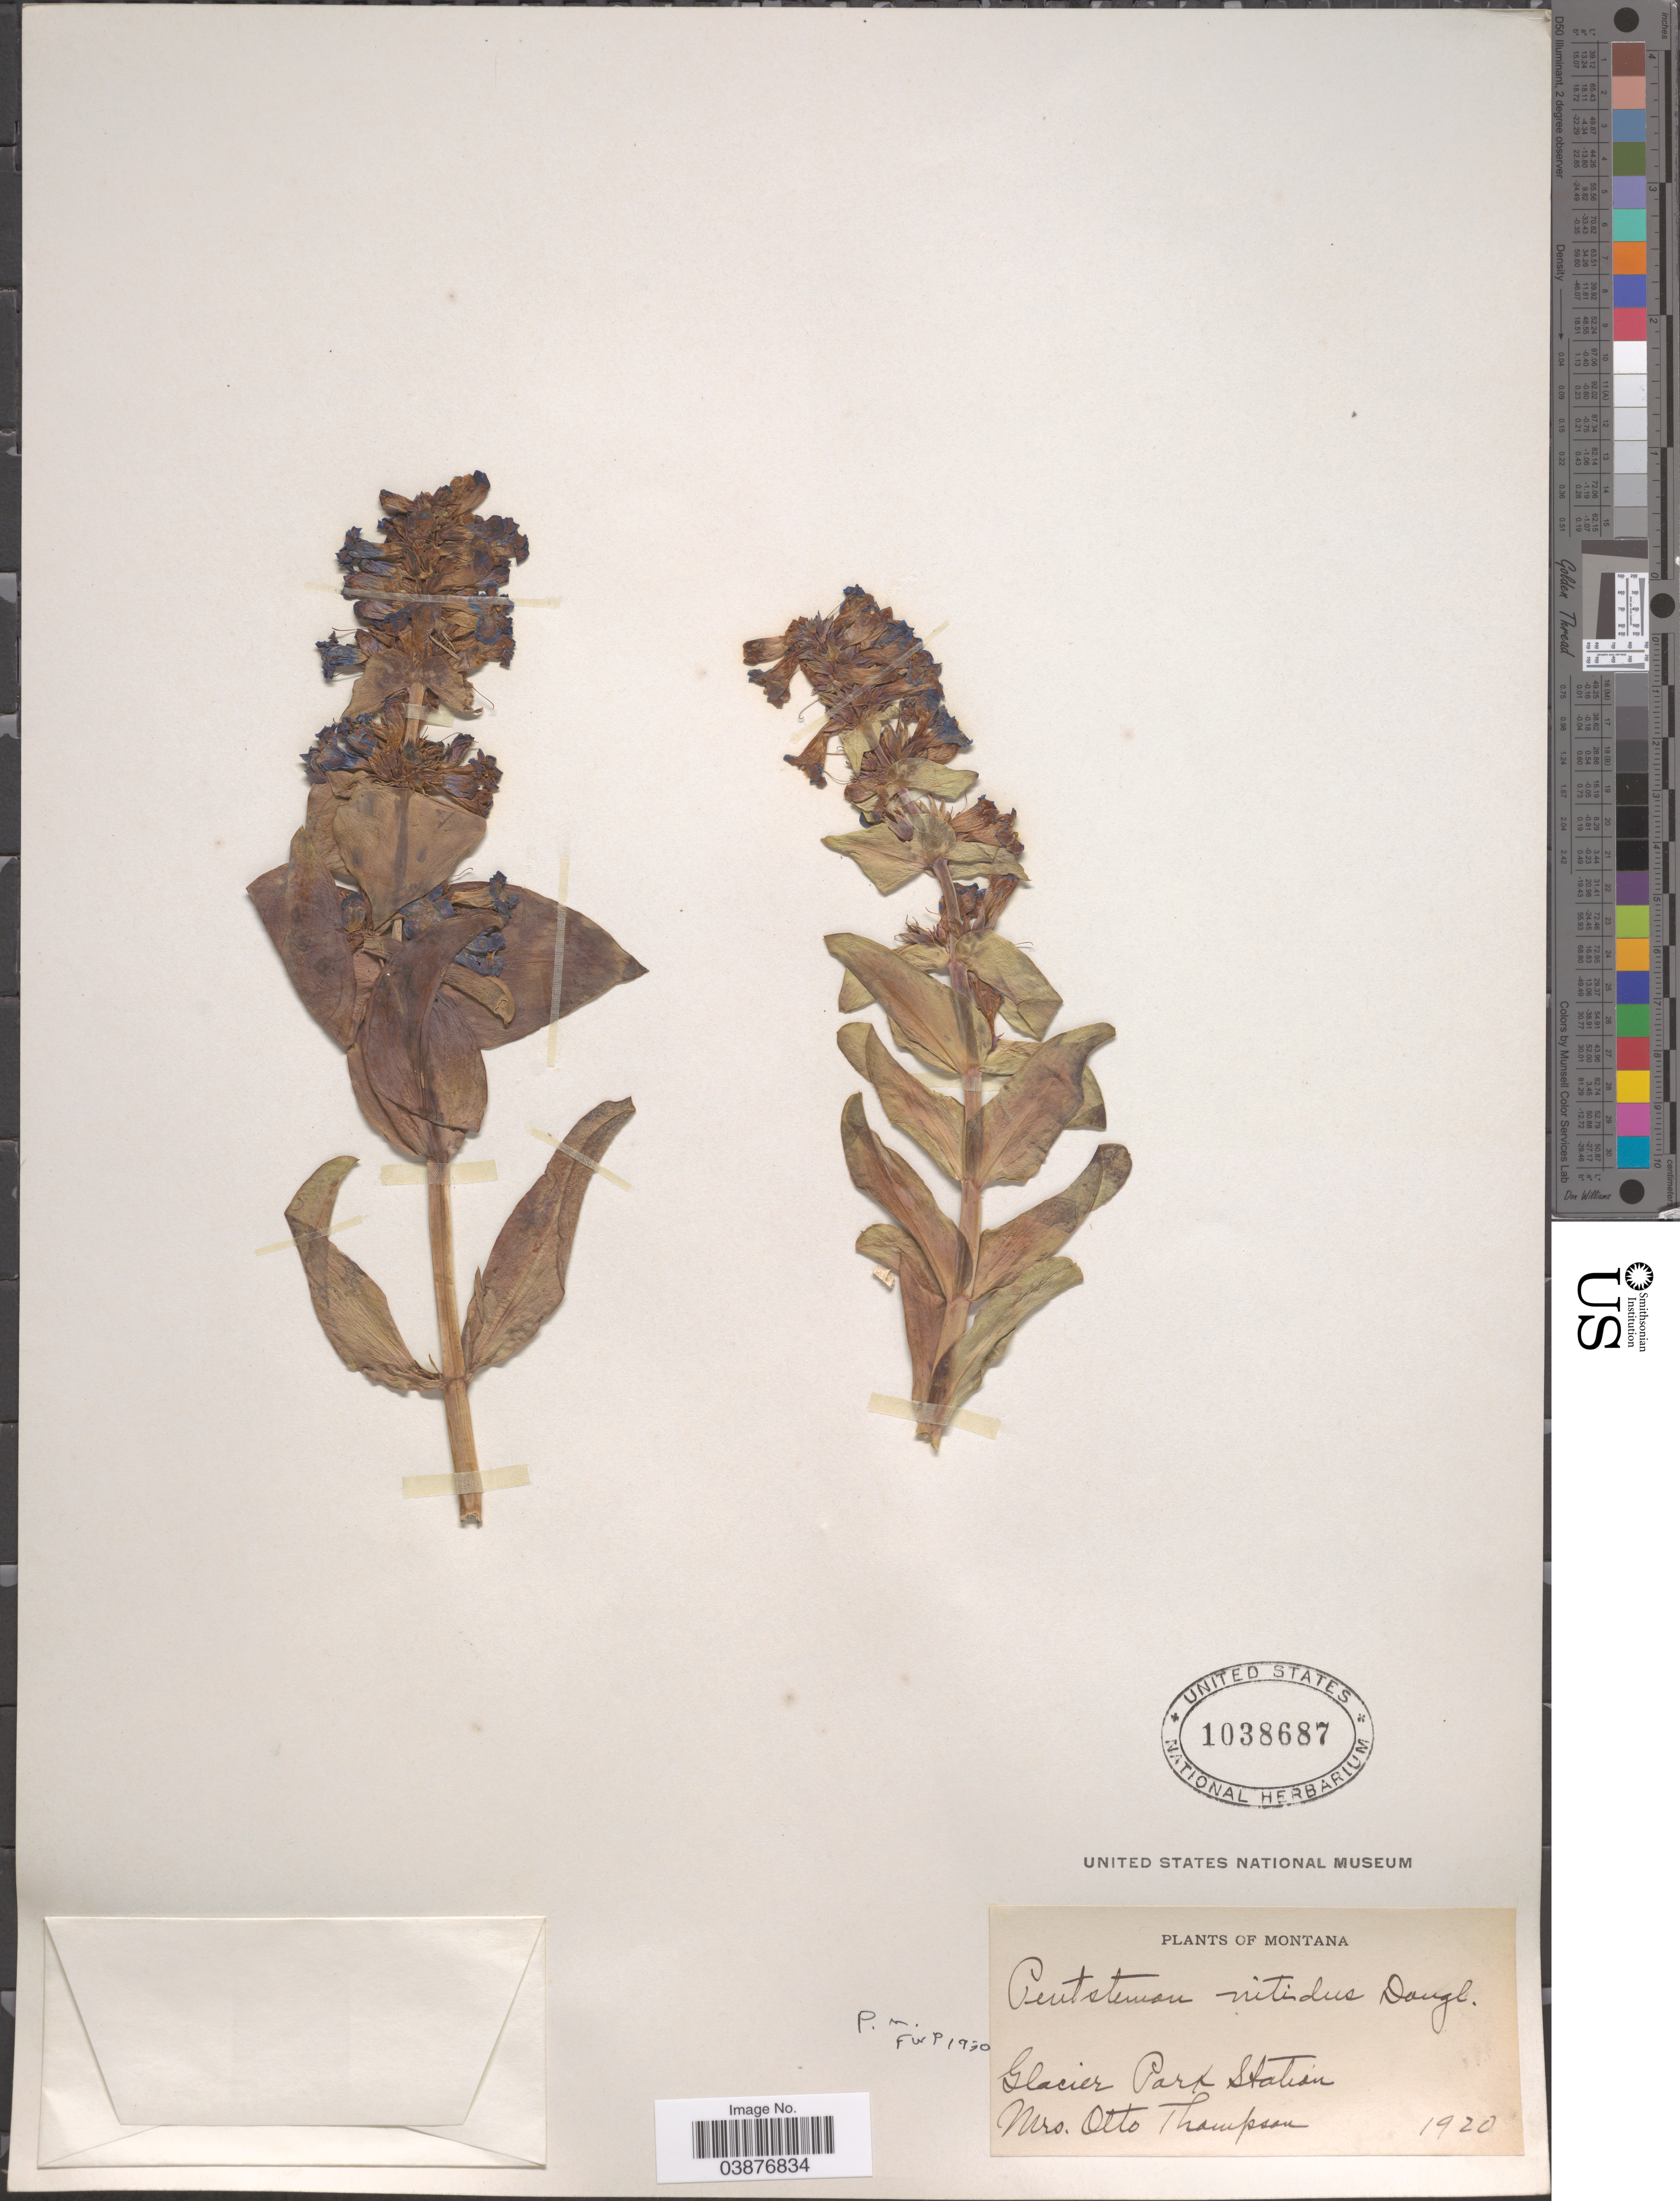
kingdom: Plantae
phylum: Tracheophyta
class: Magnoliopsida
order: Lamiales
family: Plantaginaceae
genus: Penstemon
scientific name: Penstemon nitidus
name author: Douglas ex Benth.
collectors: O. Thompson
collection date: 1920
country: United States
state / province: Montana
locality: Glacier Park Station.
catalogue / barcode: US 1038687